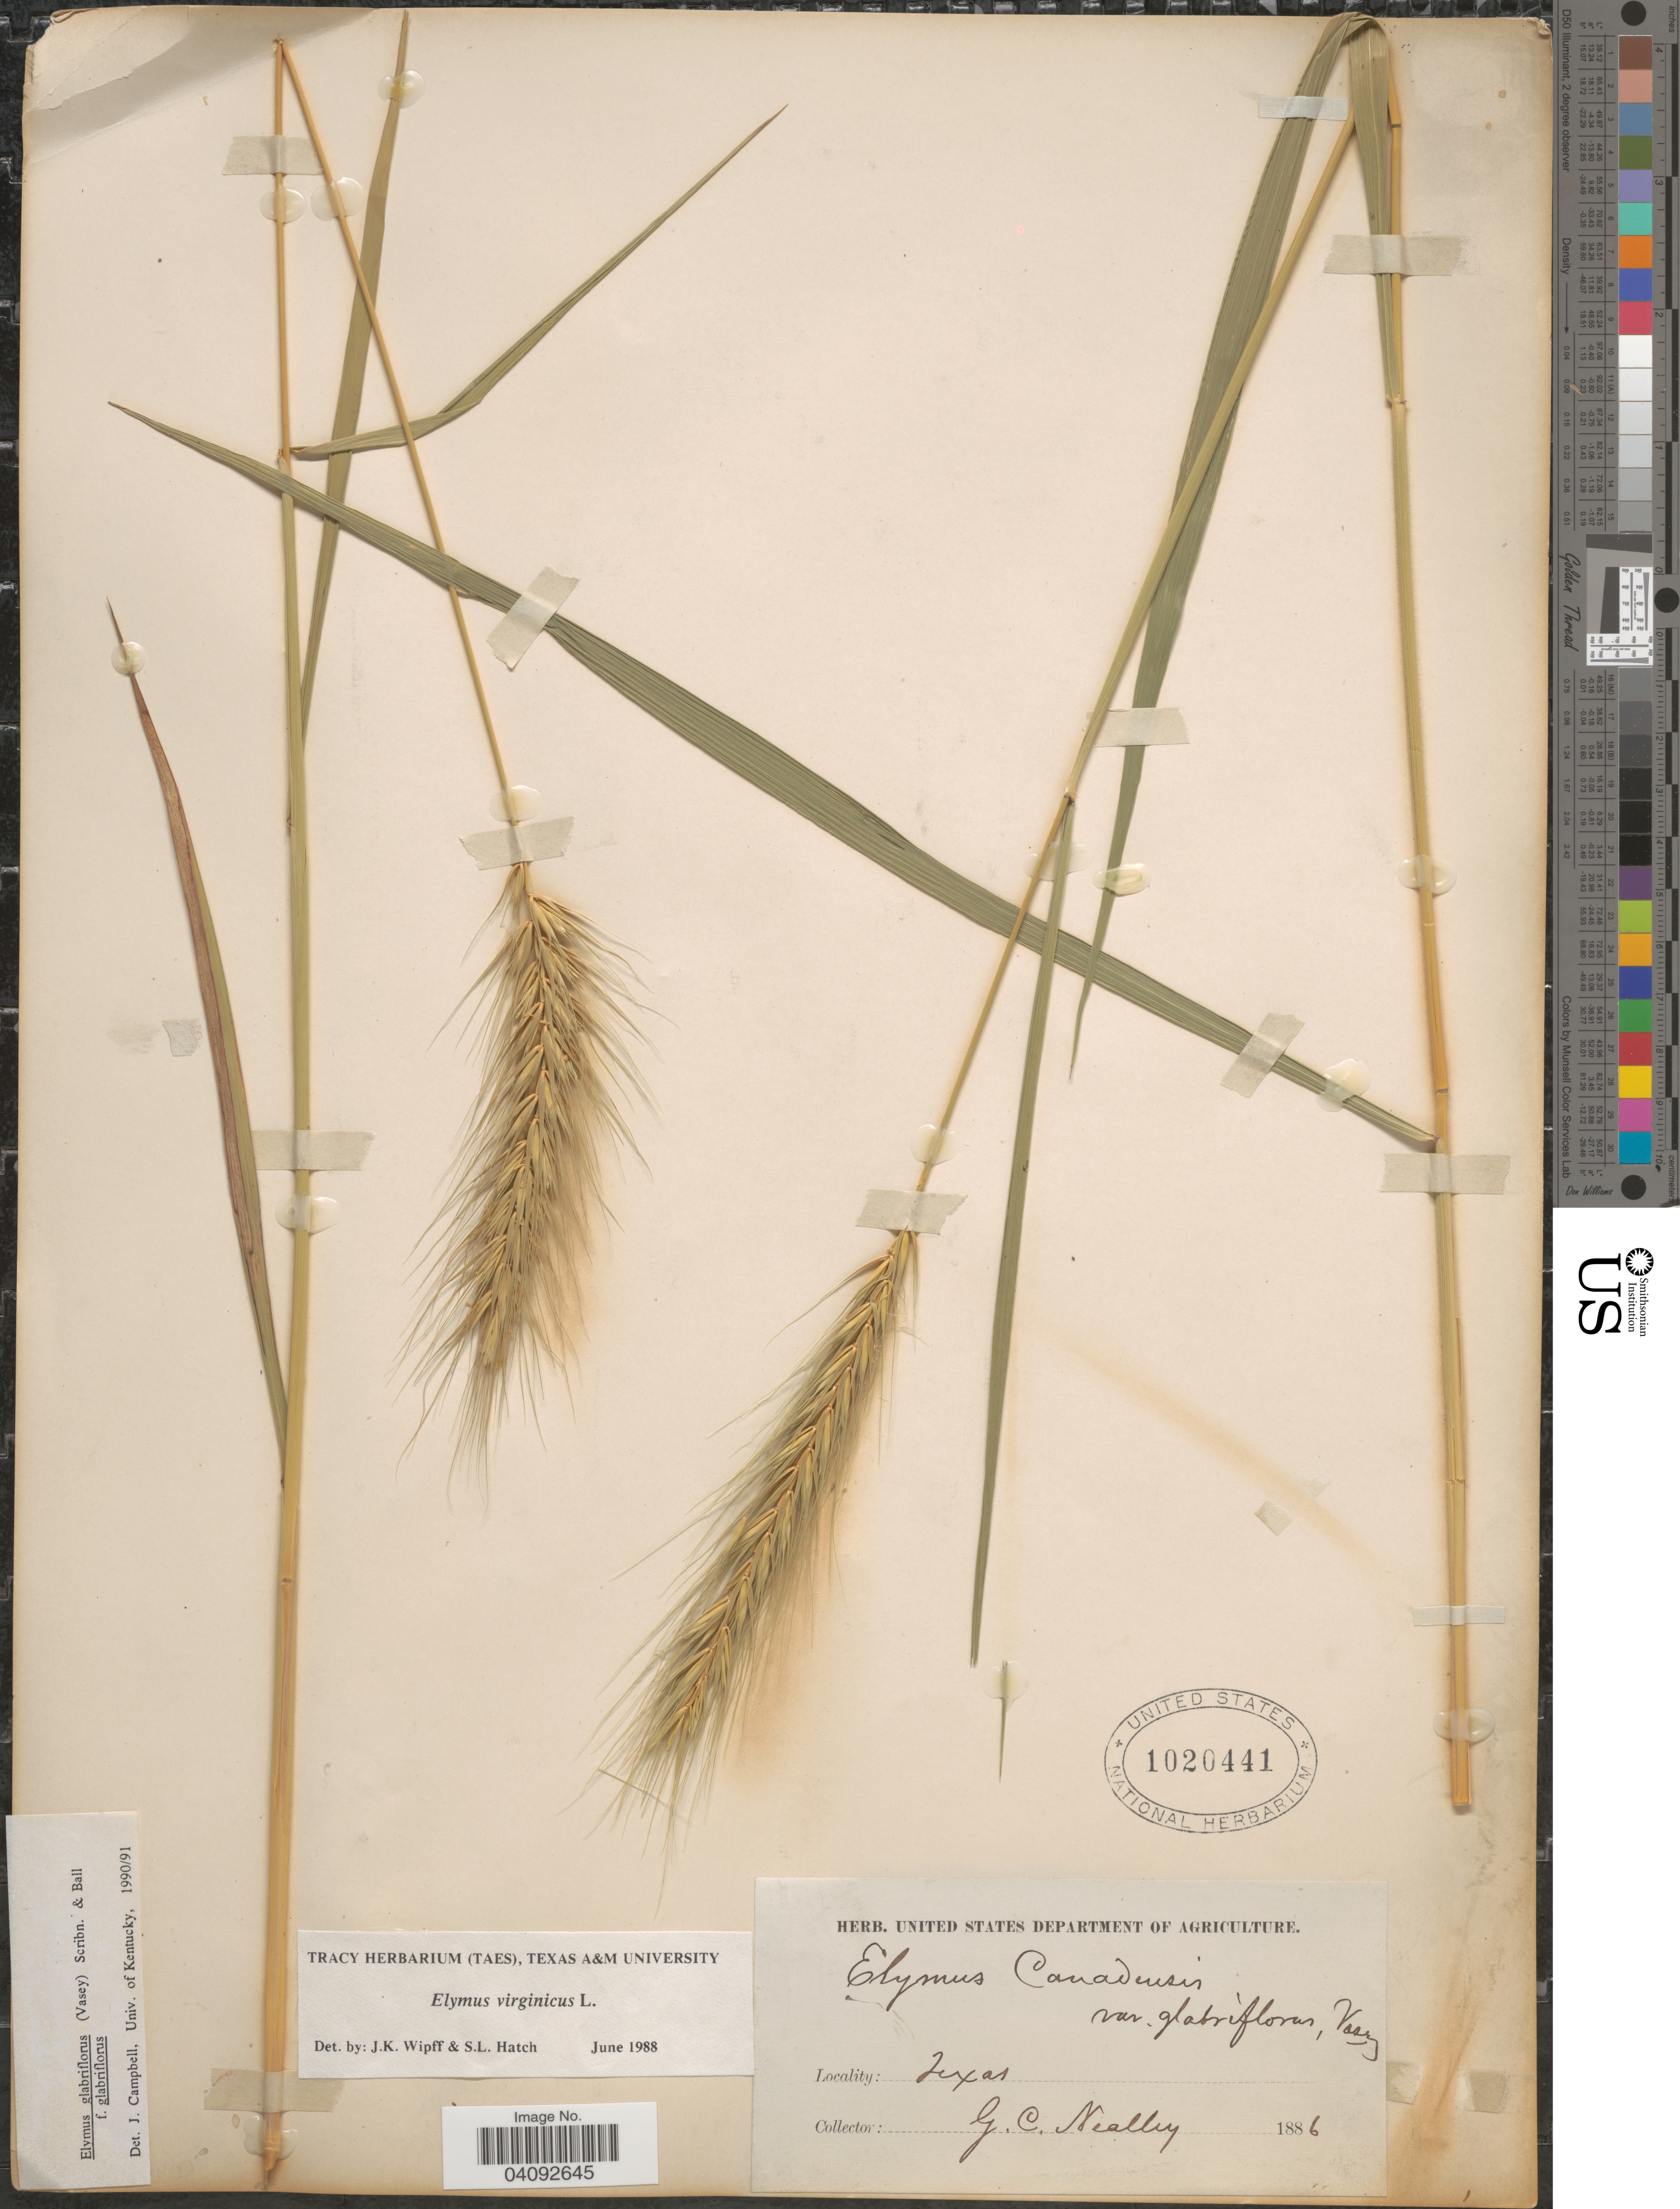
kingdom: Plantae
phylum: Tracheophyta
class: Liliopsida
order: Poales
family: Poaceae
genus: Elymus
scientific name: Elymus glabriflorus var. glabriflorus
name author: (Vasey ex L.H. Dewey) Scribn. & C.R. Ball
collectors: G. Neally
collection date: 1886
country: United States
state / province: Texas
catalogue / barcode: US 1020441